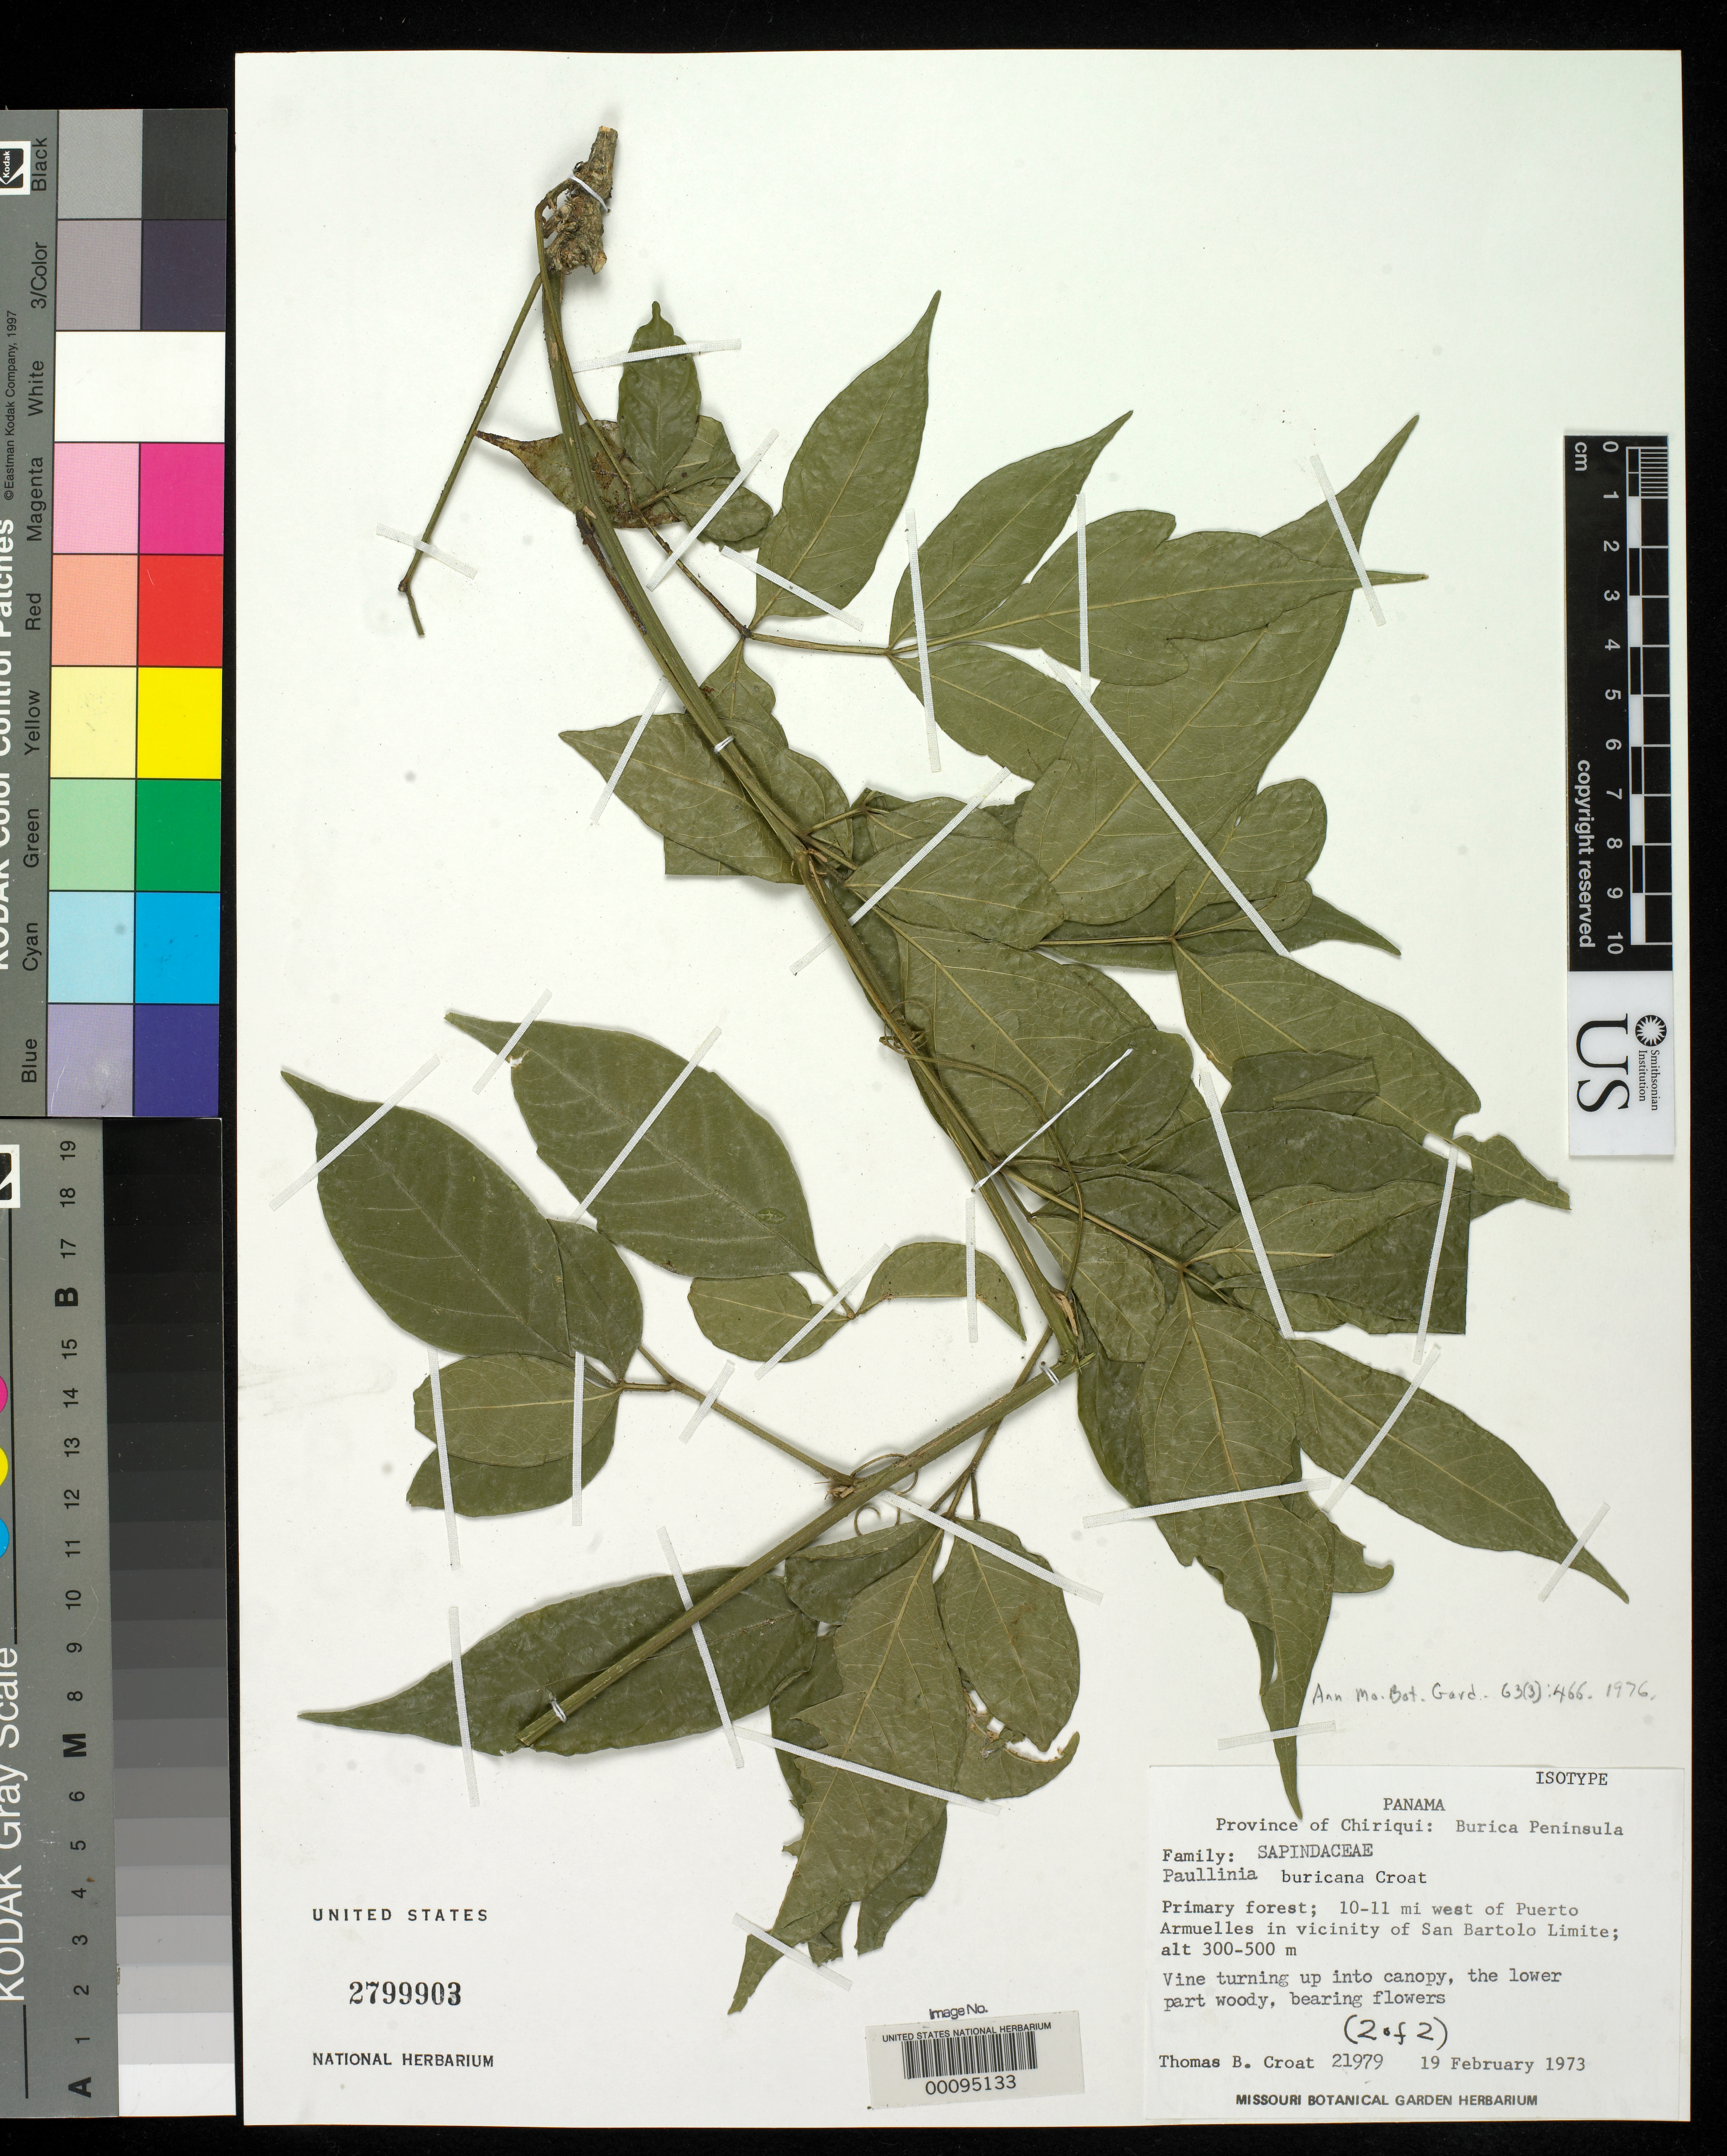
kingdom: Plantae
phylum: Tracheophyta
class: Magnoliopsida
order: Sapindales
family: Sapindaceae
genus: Paullinia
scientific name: Paullinia buricana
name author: Croat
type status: Isotype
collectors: T. B. Croat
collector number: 21979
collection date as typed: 19 Feb 1973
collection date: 1973-02-19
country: Panama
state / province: Chiriquí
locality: Burica Peninsula, 10-11 mi W of Puerto Armuelles near San Bartolo Limite.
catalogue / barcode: US 2799903